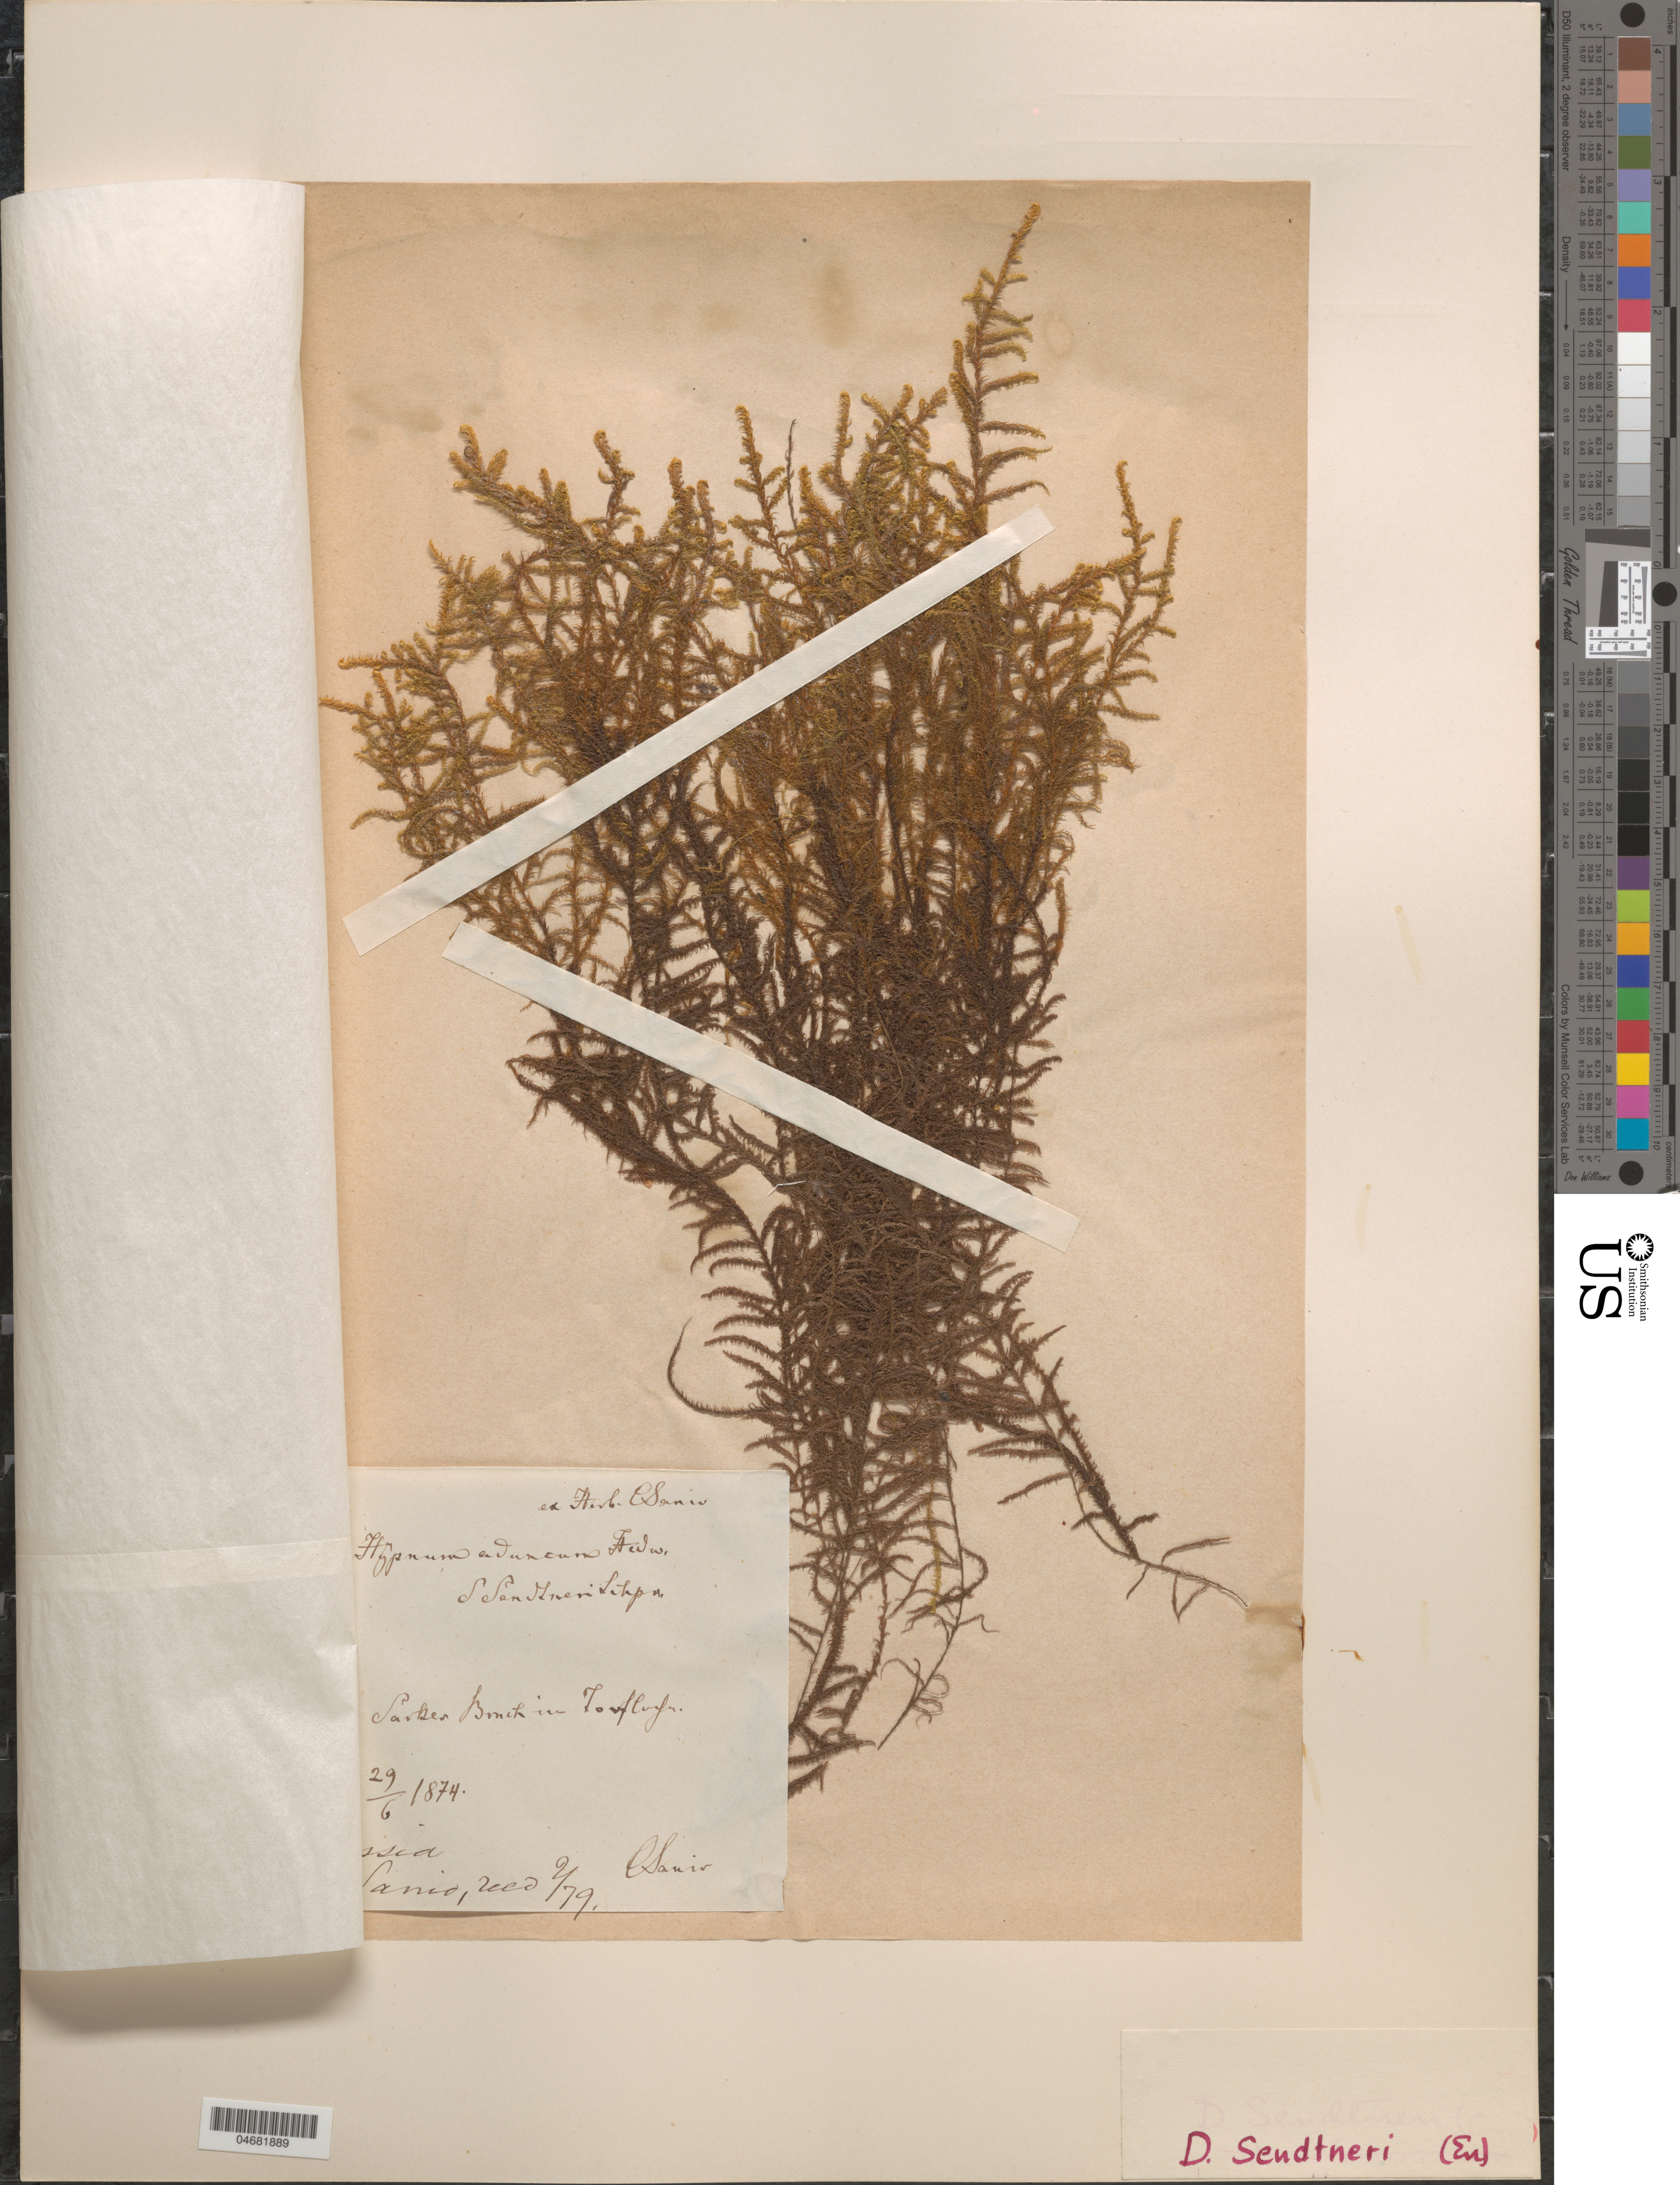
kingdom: Plantae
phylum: Bryophyta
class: Bryopsida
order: Hypnales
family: Hypnaceae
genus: Hypnum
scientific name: Hypnum aduncum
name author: Hedw.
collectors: C. Sanio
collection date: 1874-06-29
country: Poland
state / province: Warminsko-Mazurskie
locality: Sarken Bruch im Torflofer. Prussia.